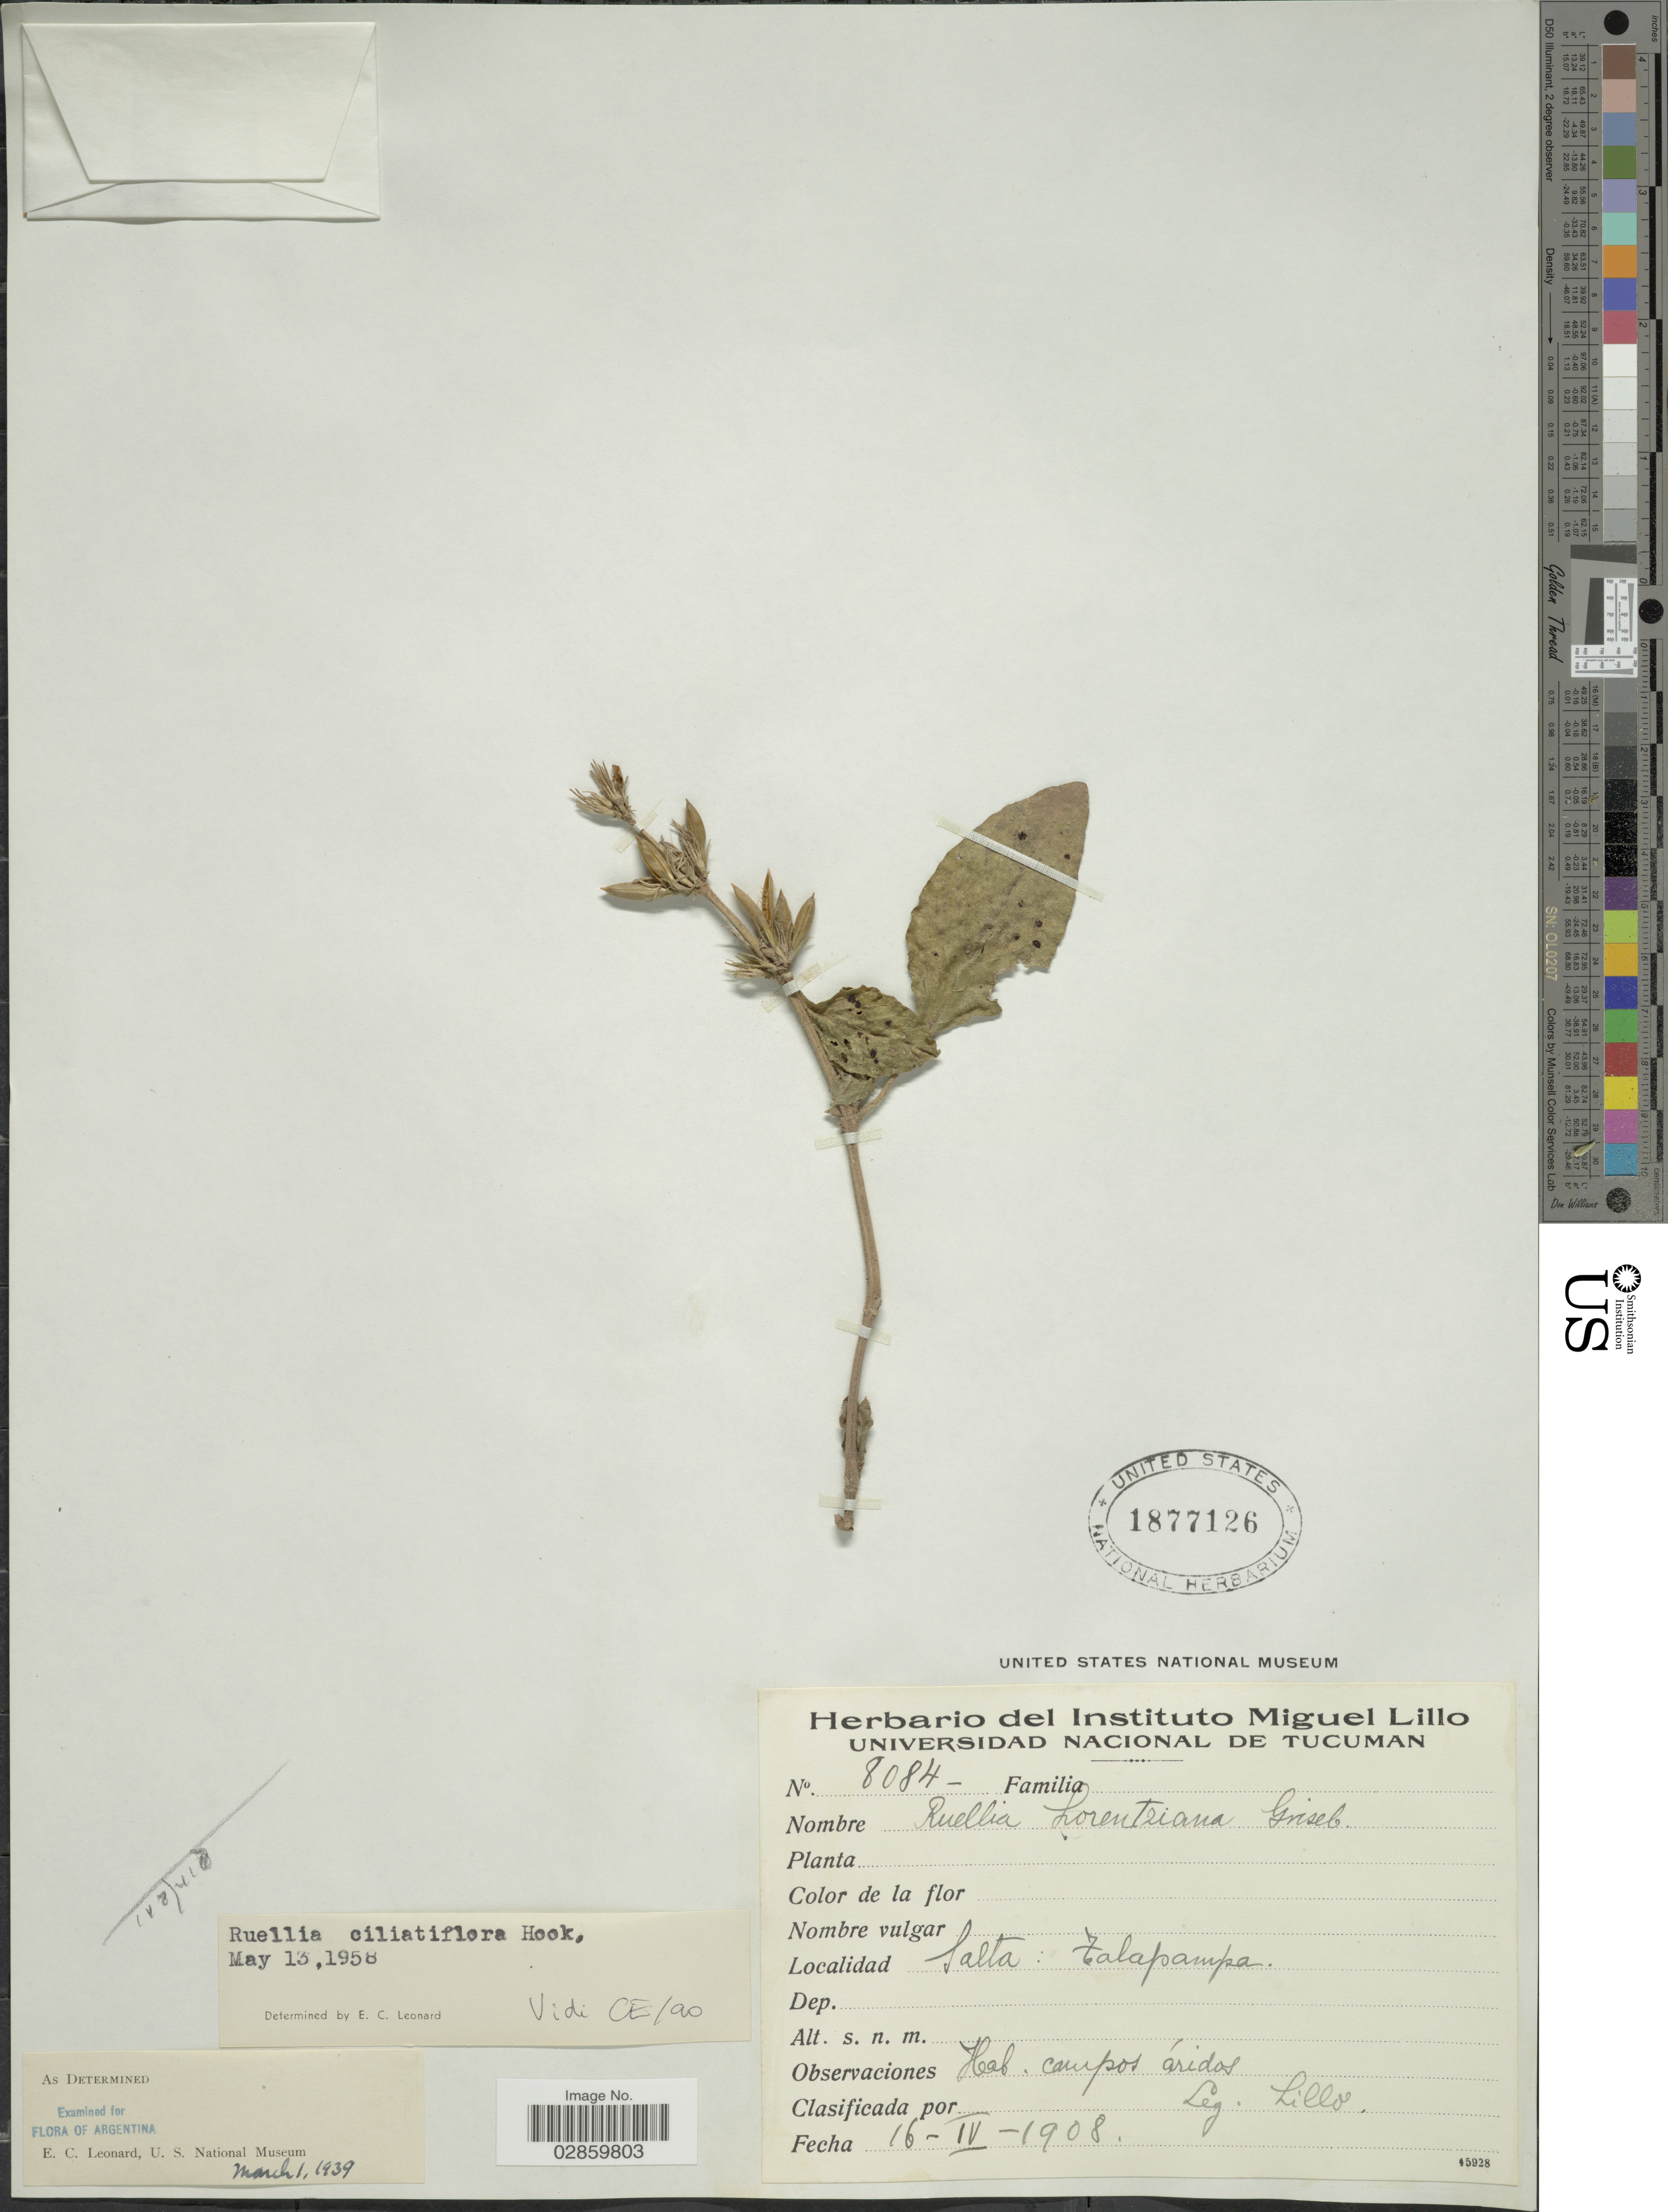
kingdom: Plantae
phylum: Tracheophyta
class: Magnoliopsida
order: Lamiales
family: Acanthaceae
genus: Ruellia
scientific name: Ruellia ciliatiflora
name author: Hook.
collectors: M. Lillo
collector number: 8084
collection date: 1908-04-16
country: Argentina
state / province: Salta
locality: Talapampa.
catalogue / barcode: US 1877126